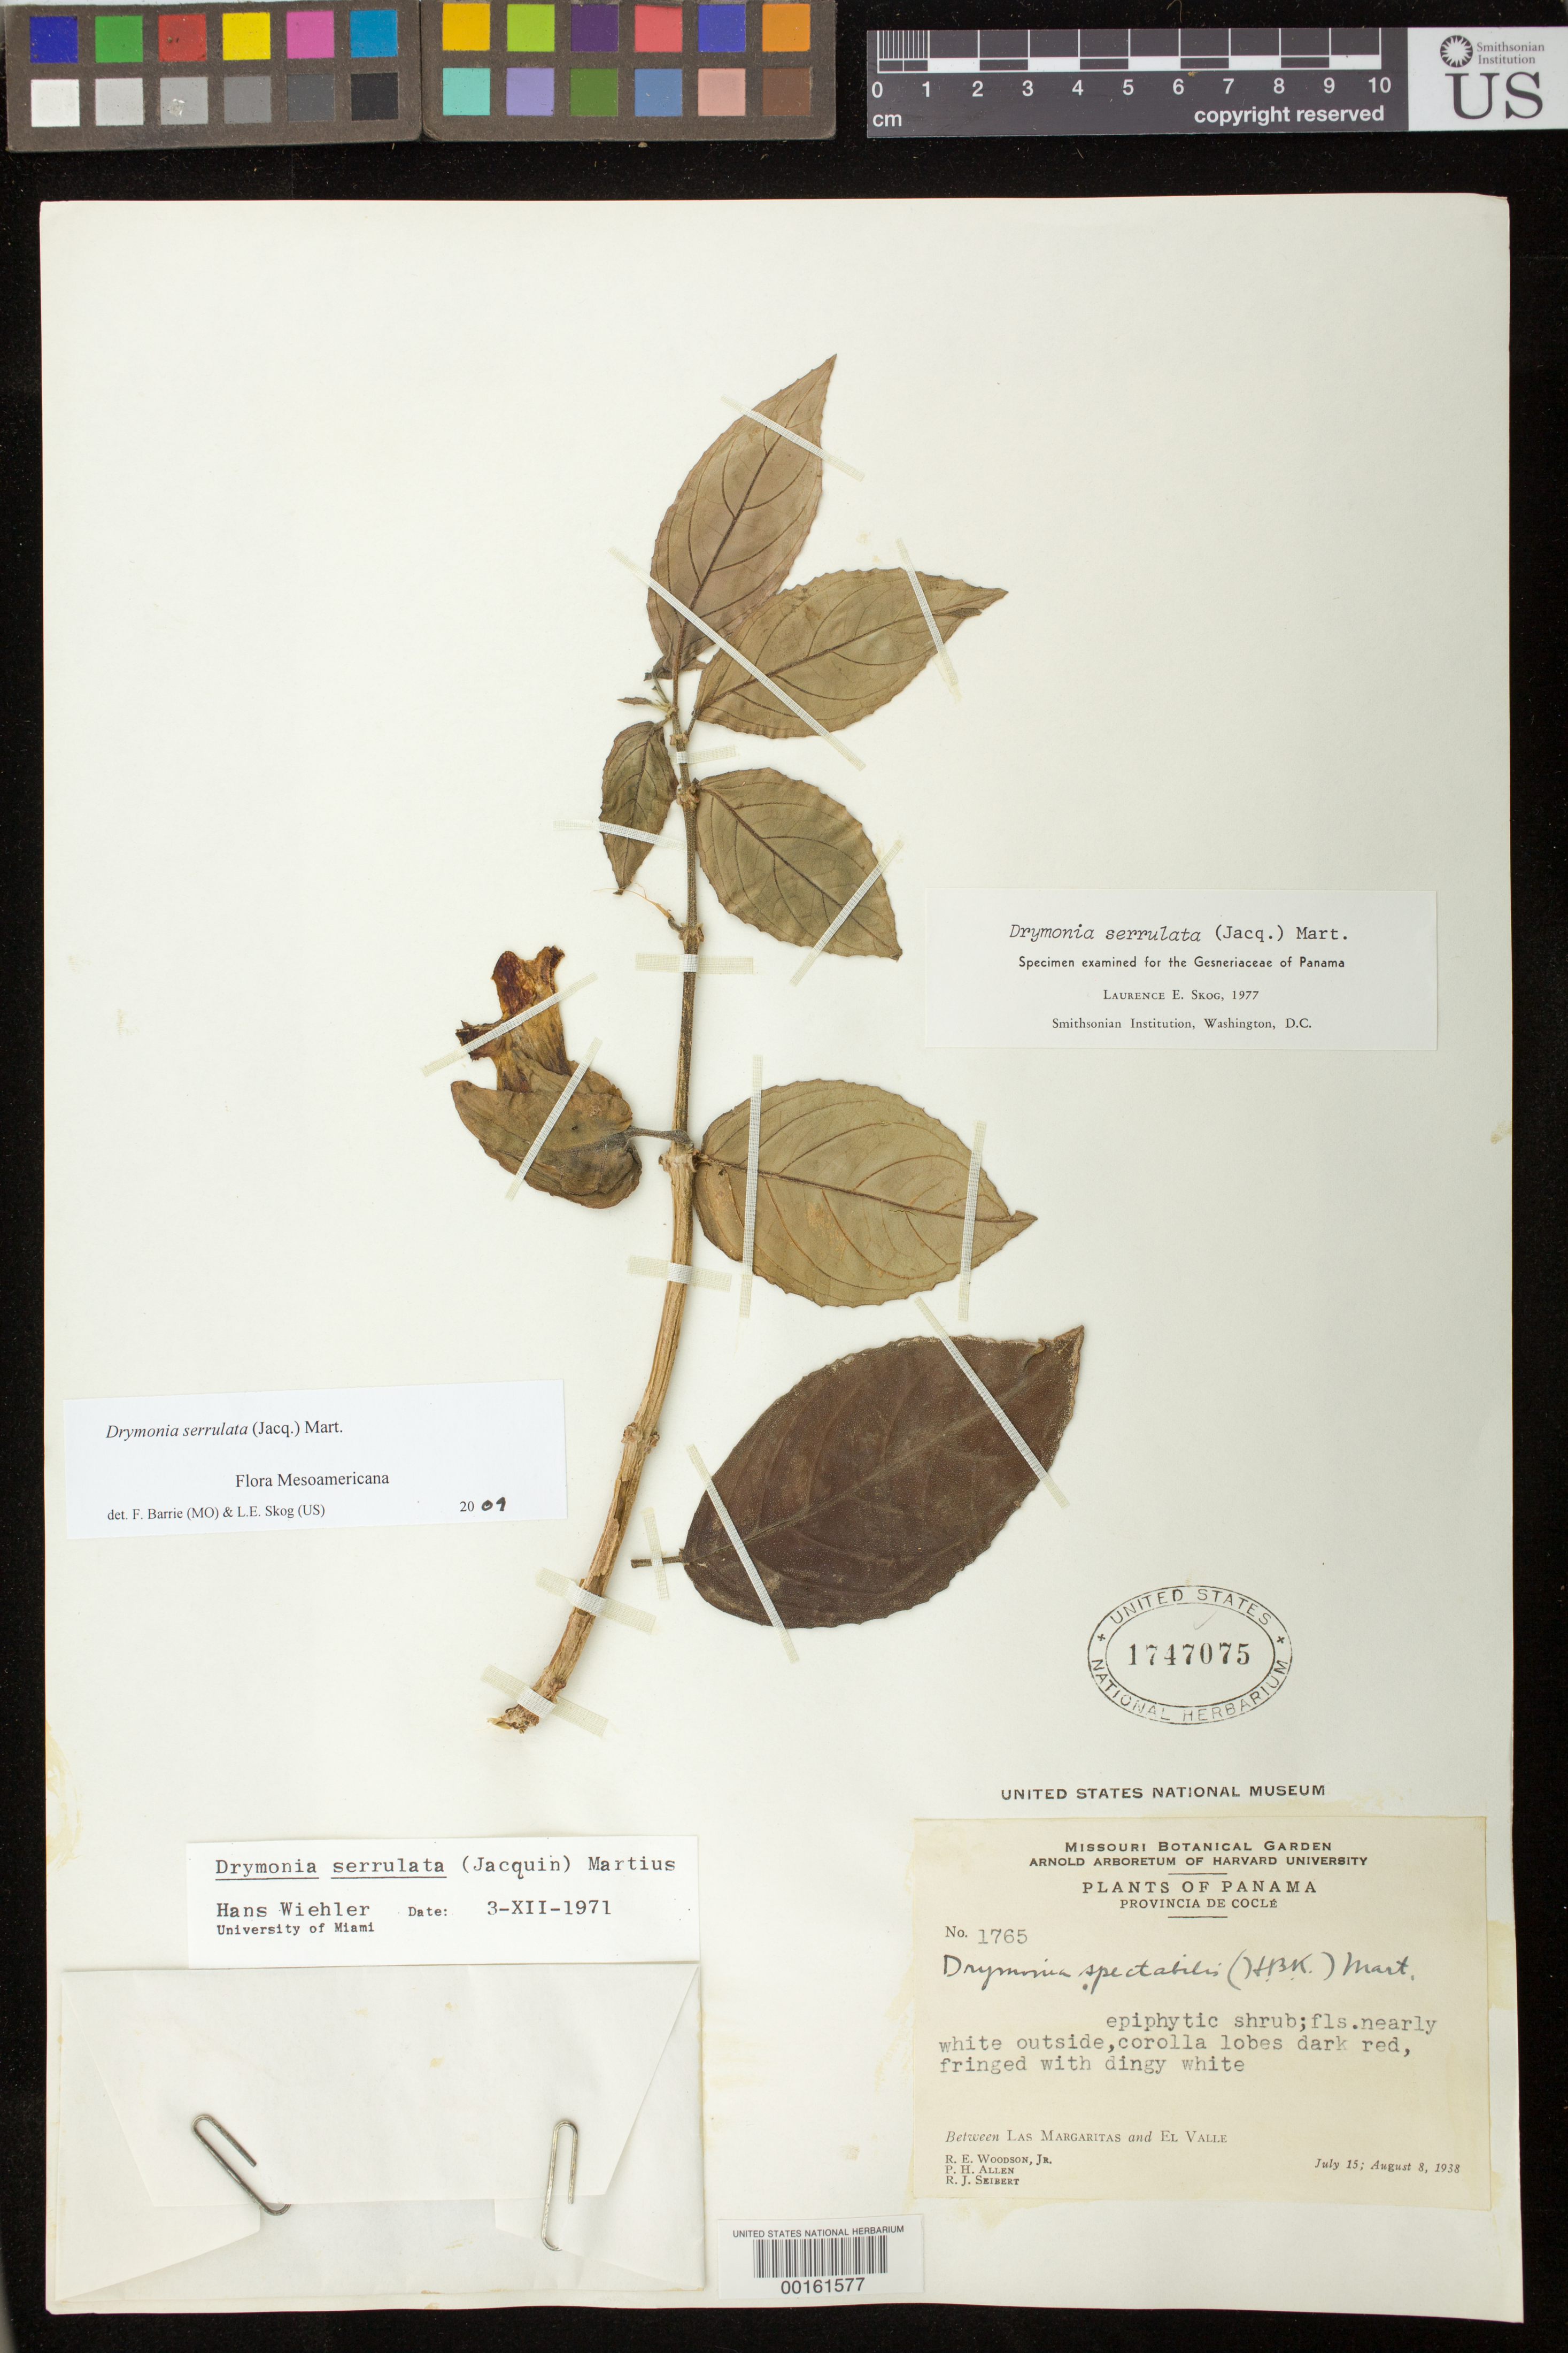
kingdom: Plantae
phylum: Tracheophyta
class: Magnoliopsida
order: Lamiales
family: Gesneriaceae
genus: Drymonia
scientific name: Drymonia serrulata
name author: (Jacq.) Mart.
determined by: Skog, Laurence E.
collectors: R. E. Woodson, P. H. Allen & R. J. Seibert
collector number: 1765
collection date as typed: Jul-Aug 1938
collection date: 1938-07/1938-08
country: Panama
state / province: Coclé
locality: Between Las Margaritas and El Valle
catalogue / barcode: US 1747075